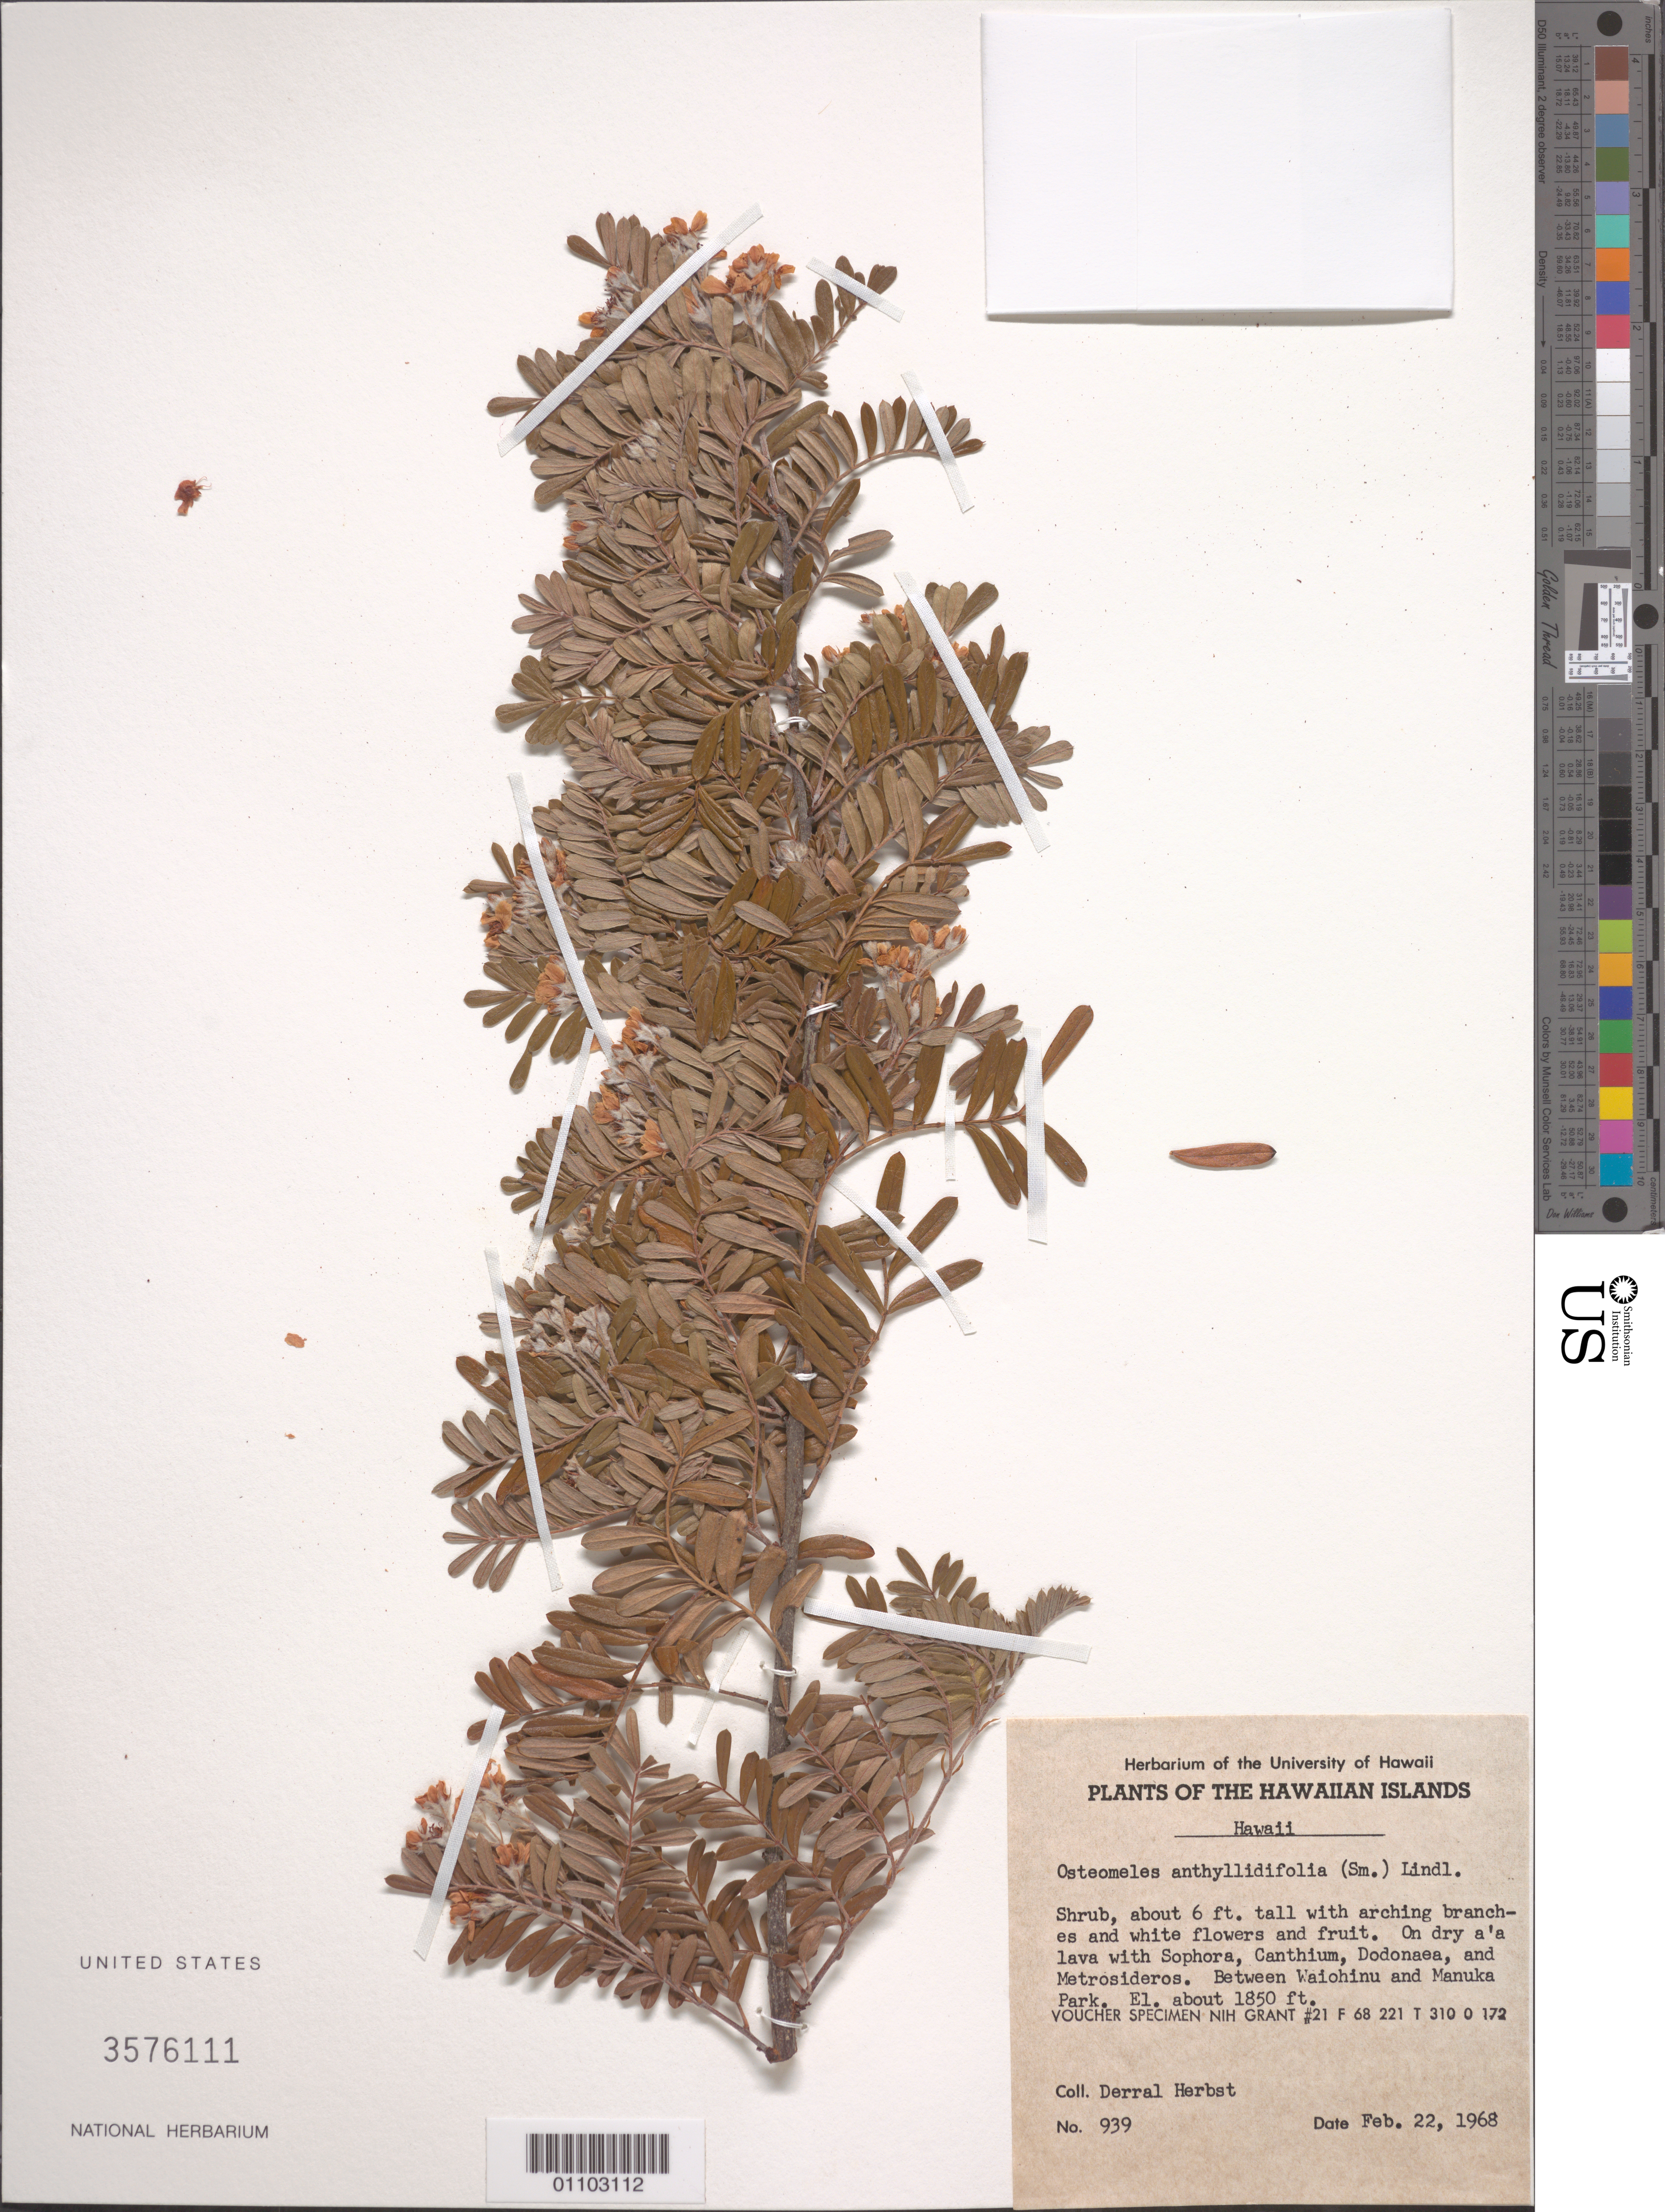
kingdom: Plantae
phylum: Tracheophyta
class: Magnoliopsida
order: Rosales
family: Rosaceae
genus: Osteomeles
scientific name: Osteomeles anthyllidifolia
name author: (Small) Lindl.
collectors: D. R. Herbst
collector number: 939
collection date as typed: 22 Feb 1968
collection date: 1968-02-22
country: United States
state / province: Hawaii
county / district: Hawaii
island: Hawaii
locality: Between Waiohinu and Manuka Park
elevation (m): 564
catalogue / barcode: US 3576111